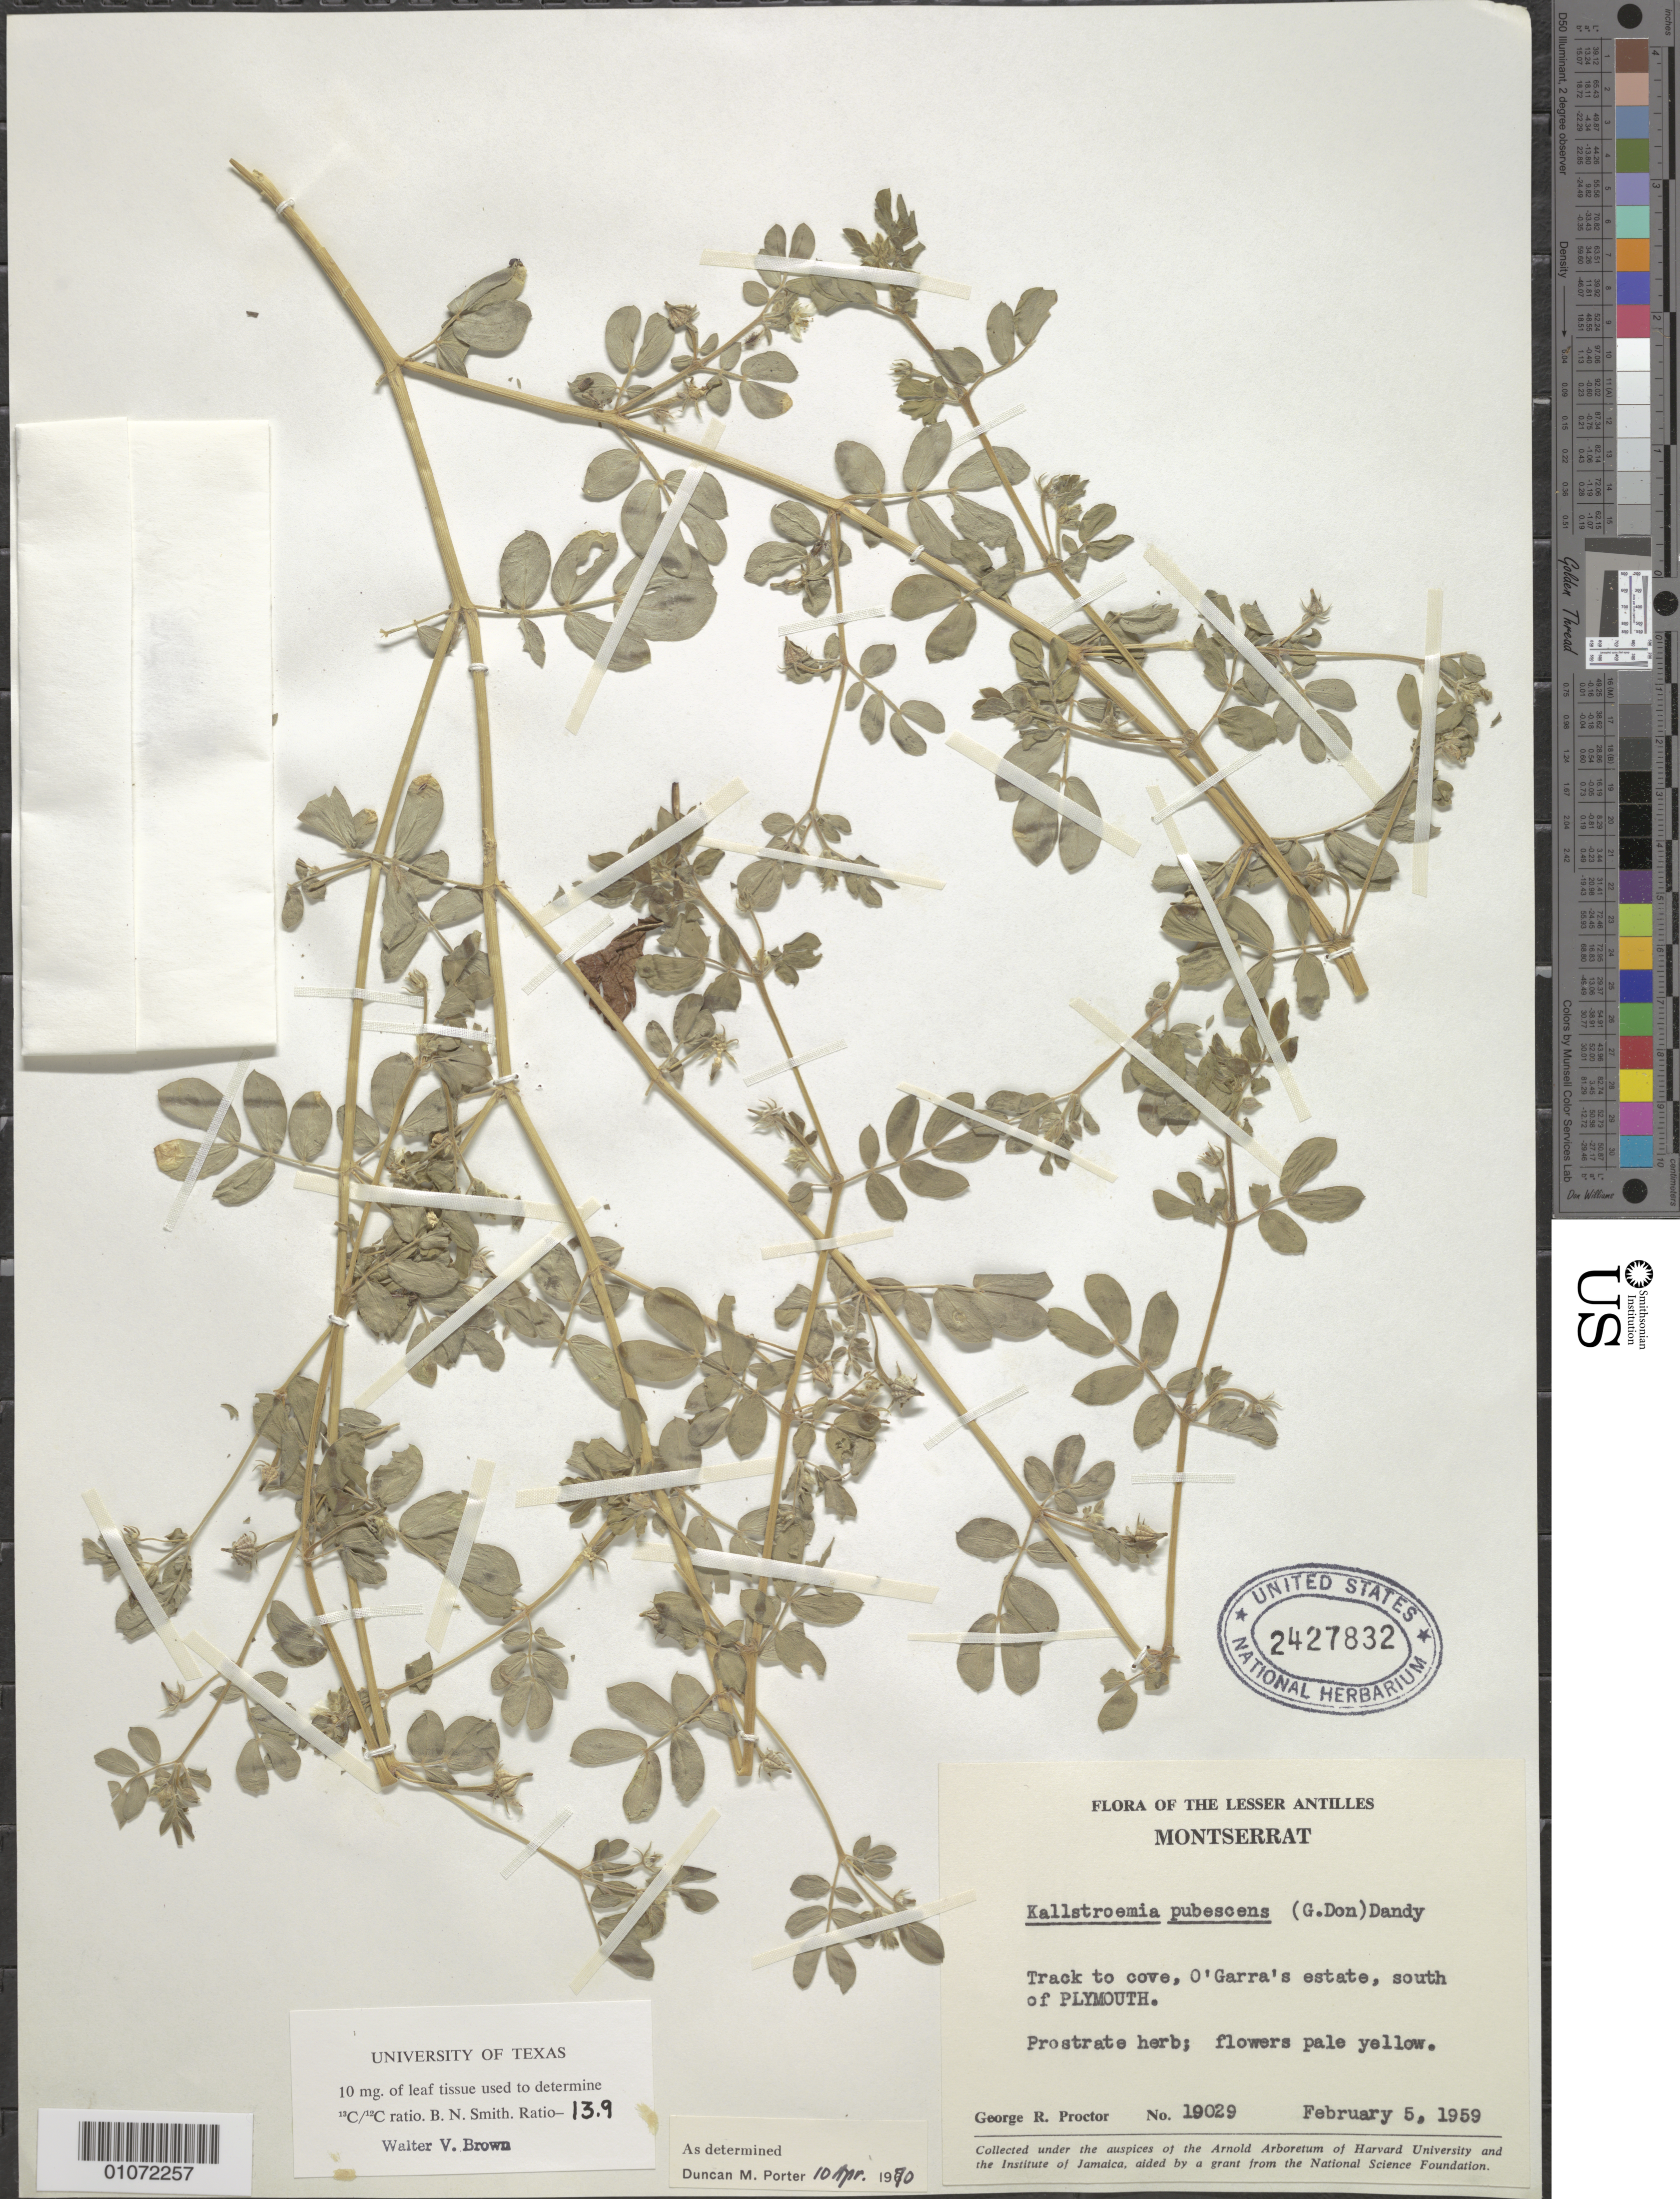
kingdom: Plantae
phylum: Tracheophyta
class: Magnoliopsida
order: Zygophyllales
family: Zygophyllaceae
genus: Kallstroemia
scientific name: Kallstroemia pubescens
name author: (G. Don) Dandy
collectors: G. R. Proctor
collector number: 19029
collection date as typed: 05 Feb 1959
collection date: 1959-02-05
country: Montserrat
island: Montserrat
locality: track to cove, O'Garra's estate, S of Plymouth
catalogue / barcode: US 2427832